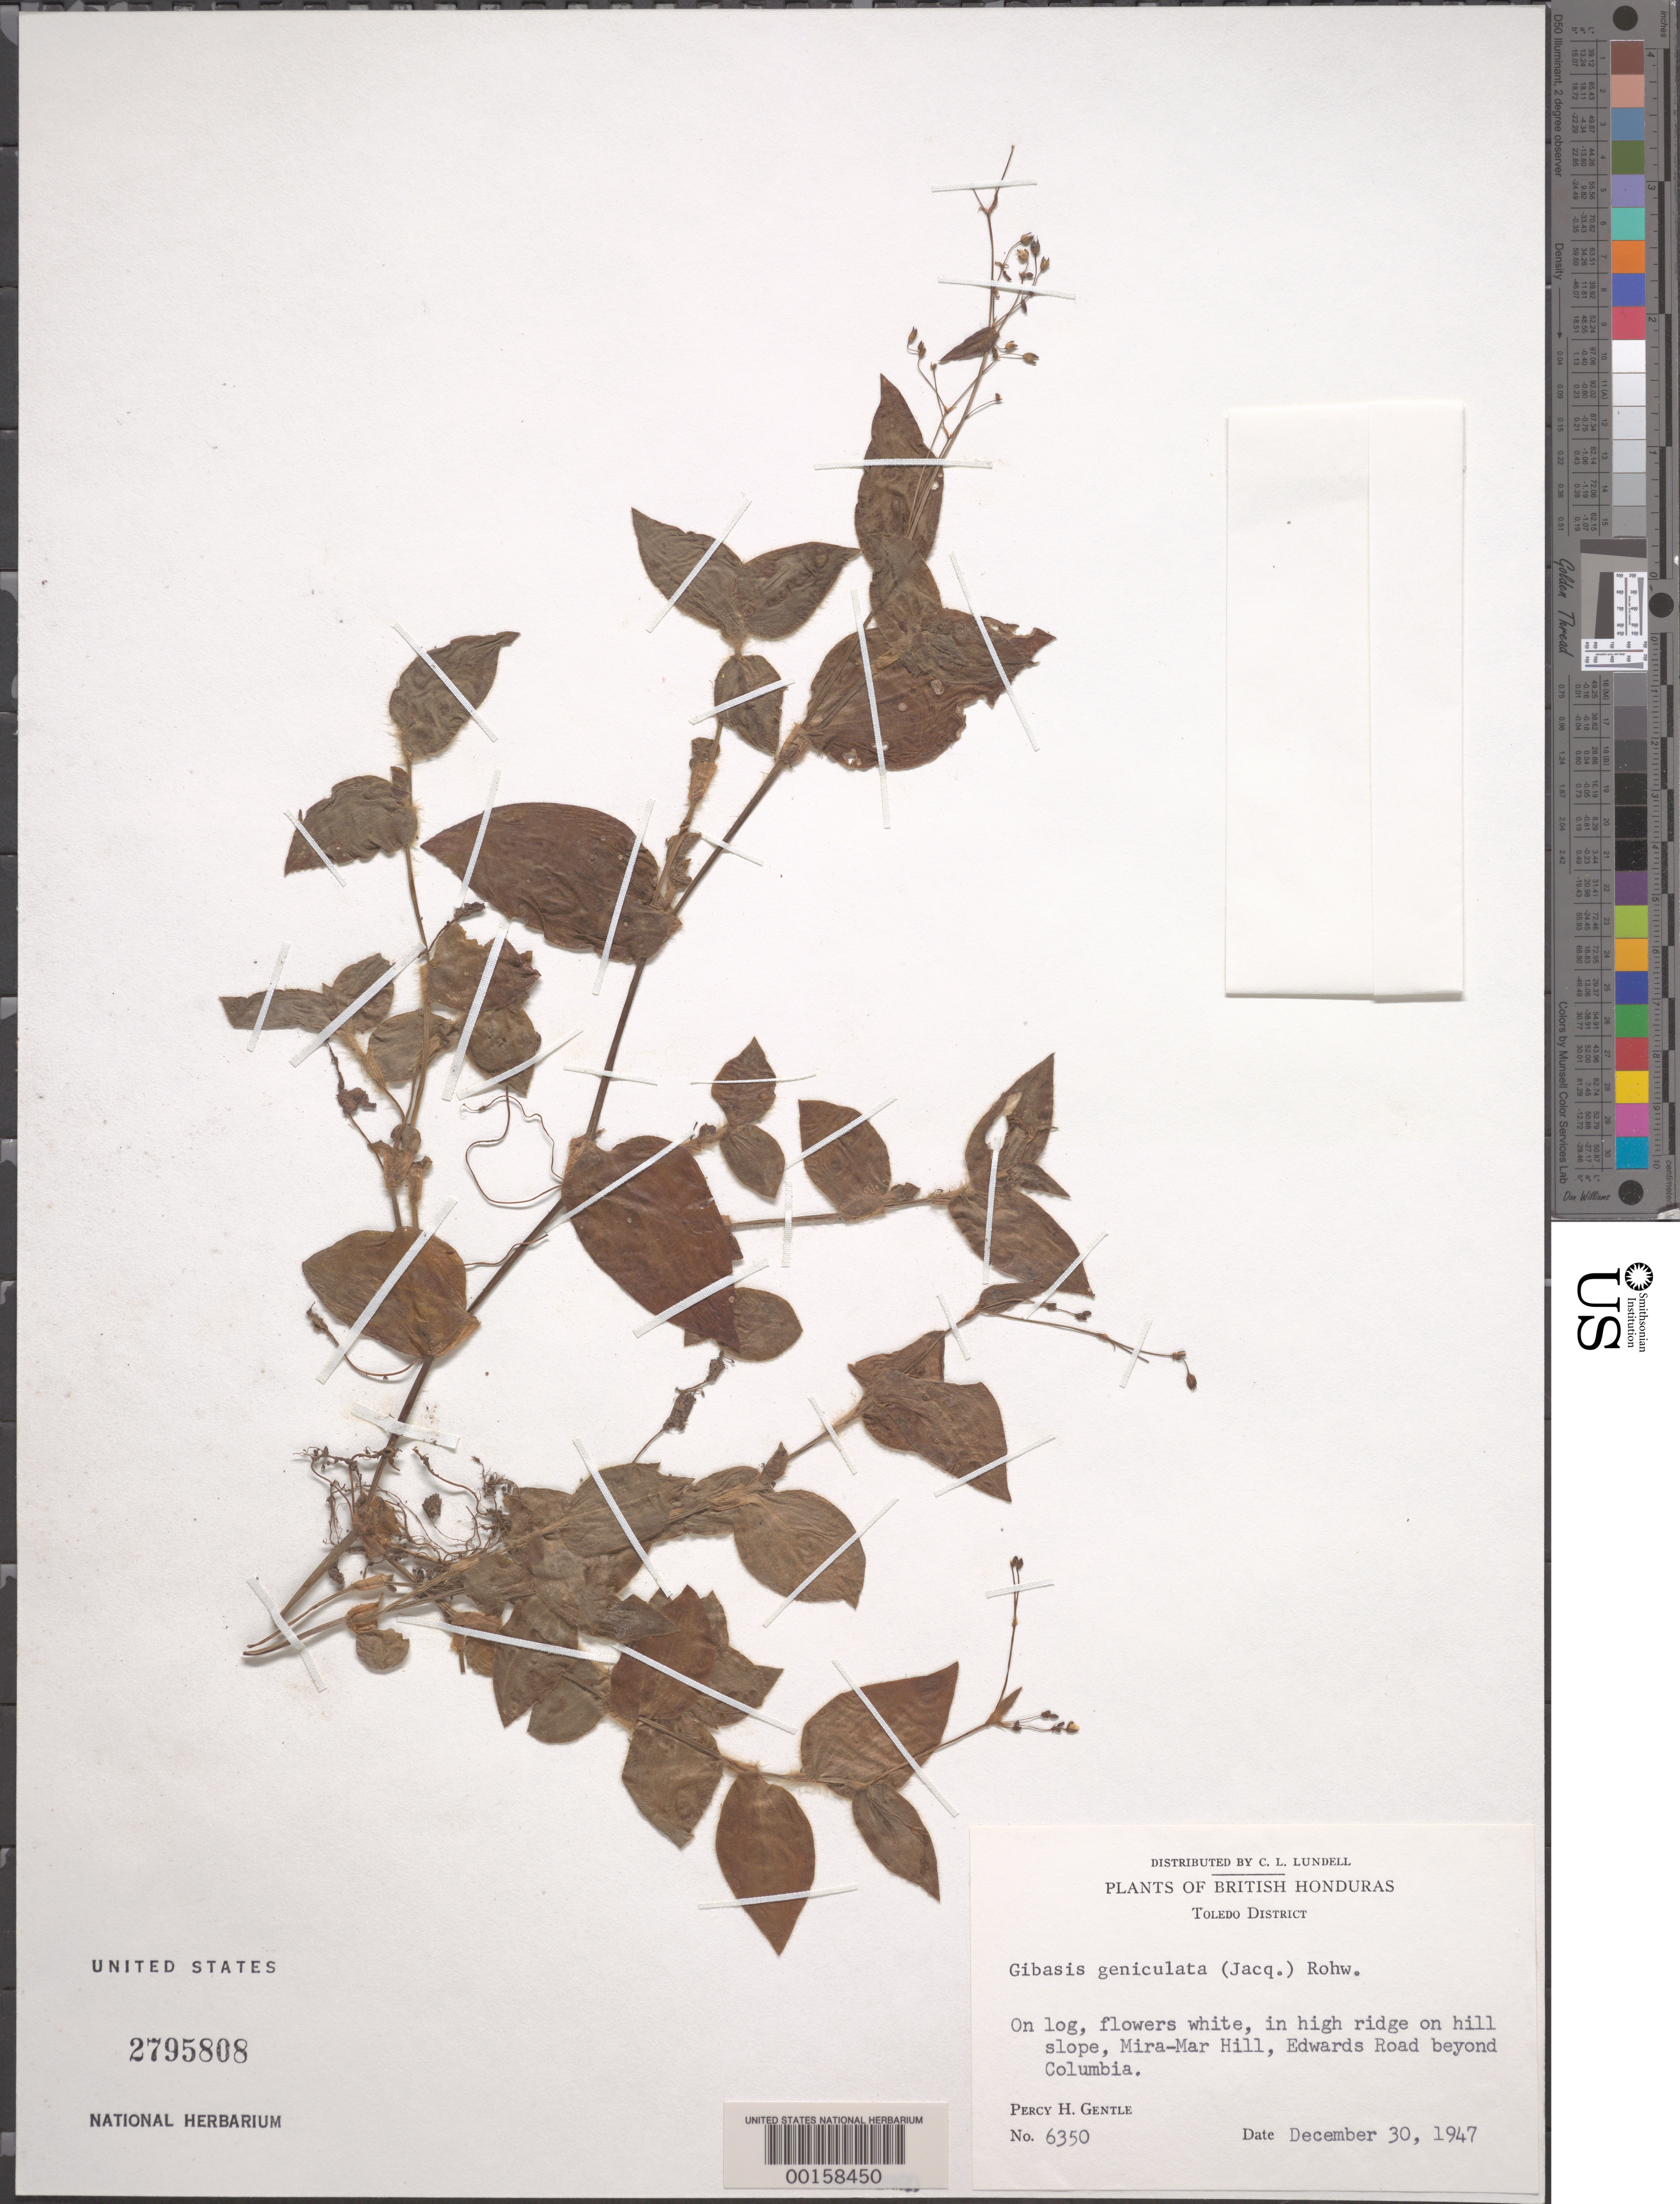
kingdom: Plantae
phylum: Tracheophyta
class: Liliopsida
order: Commelinales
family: Commelinaceae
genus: Gibasis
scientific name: Gibasis geniculata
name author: (Jacq.) Rohweder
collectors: P. H. Gentle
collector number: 6350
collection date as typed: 30 Dec 1947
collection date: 1947-12-30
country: Belize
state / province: Toledo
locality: Mira-mar Hill, beyond Colombia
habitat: Ridge on hill slope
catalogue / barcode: US 2795808